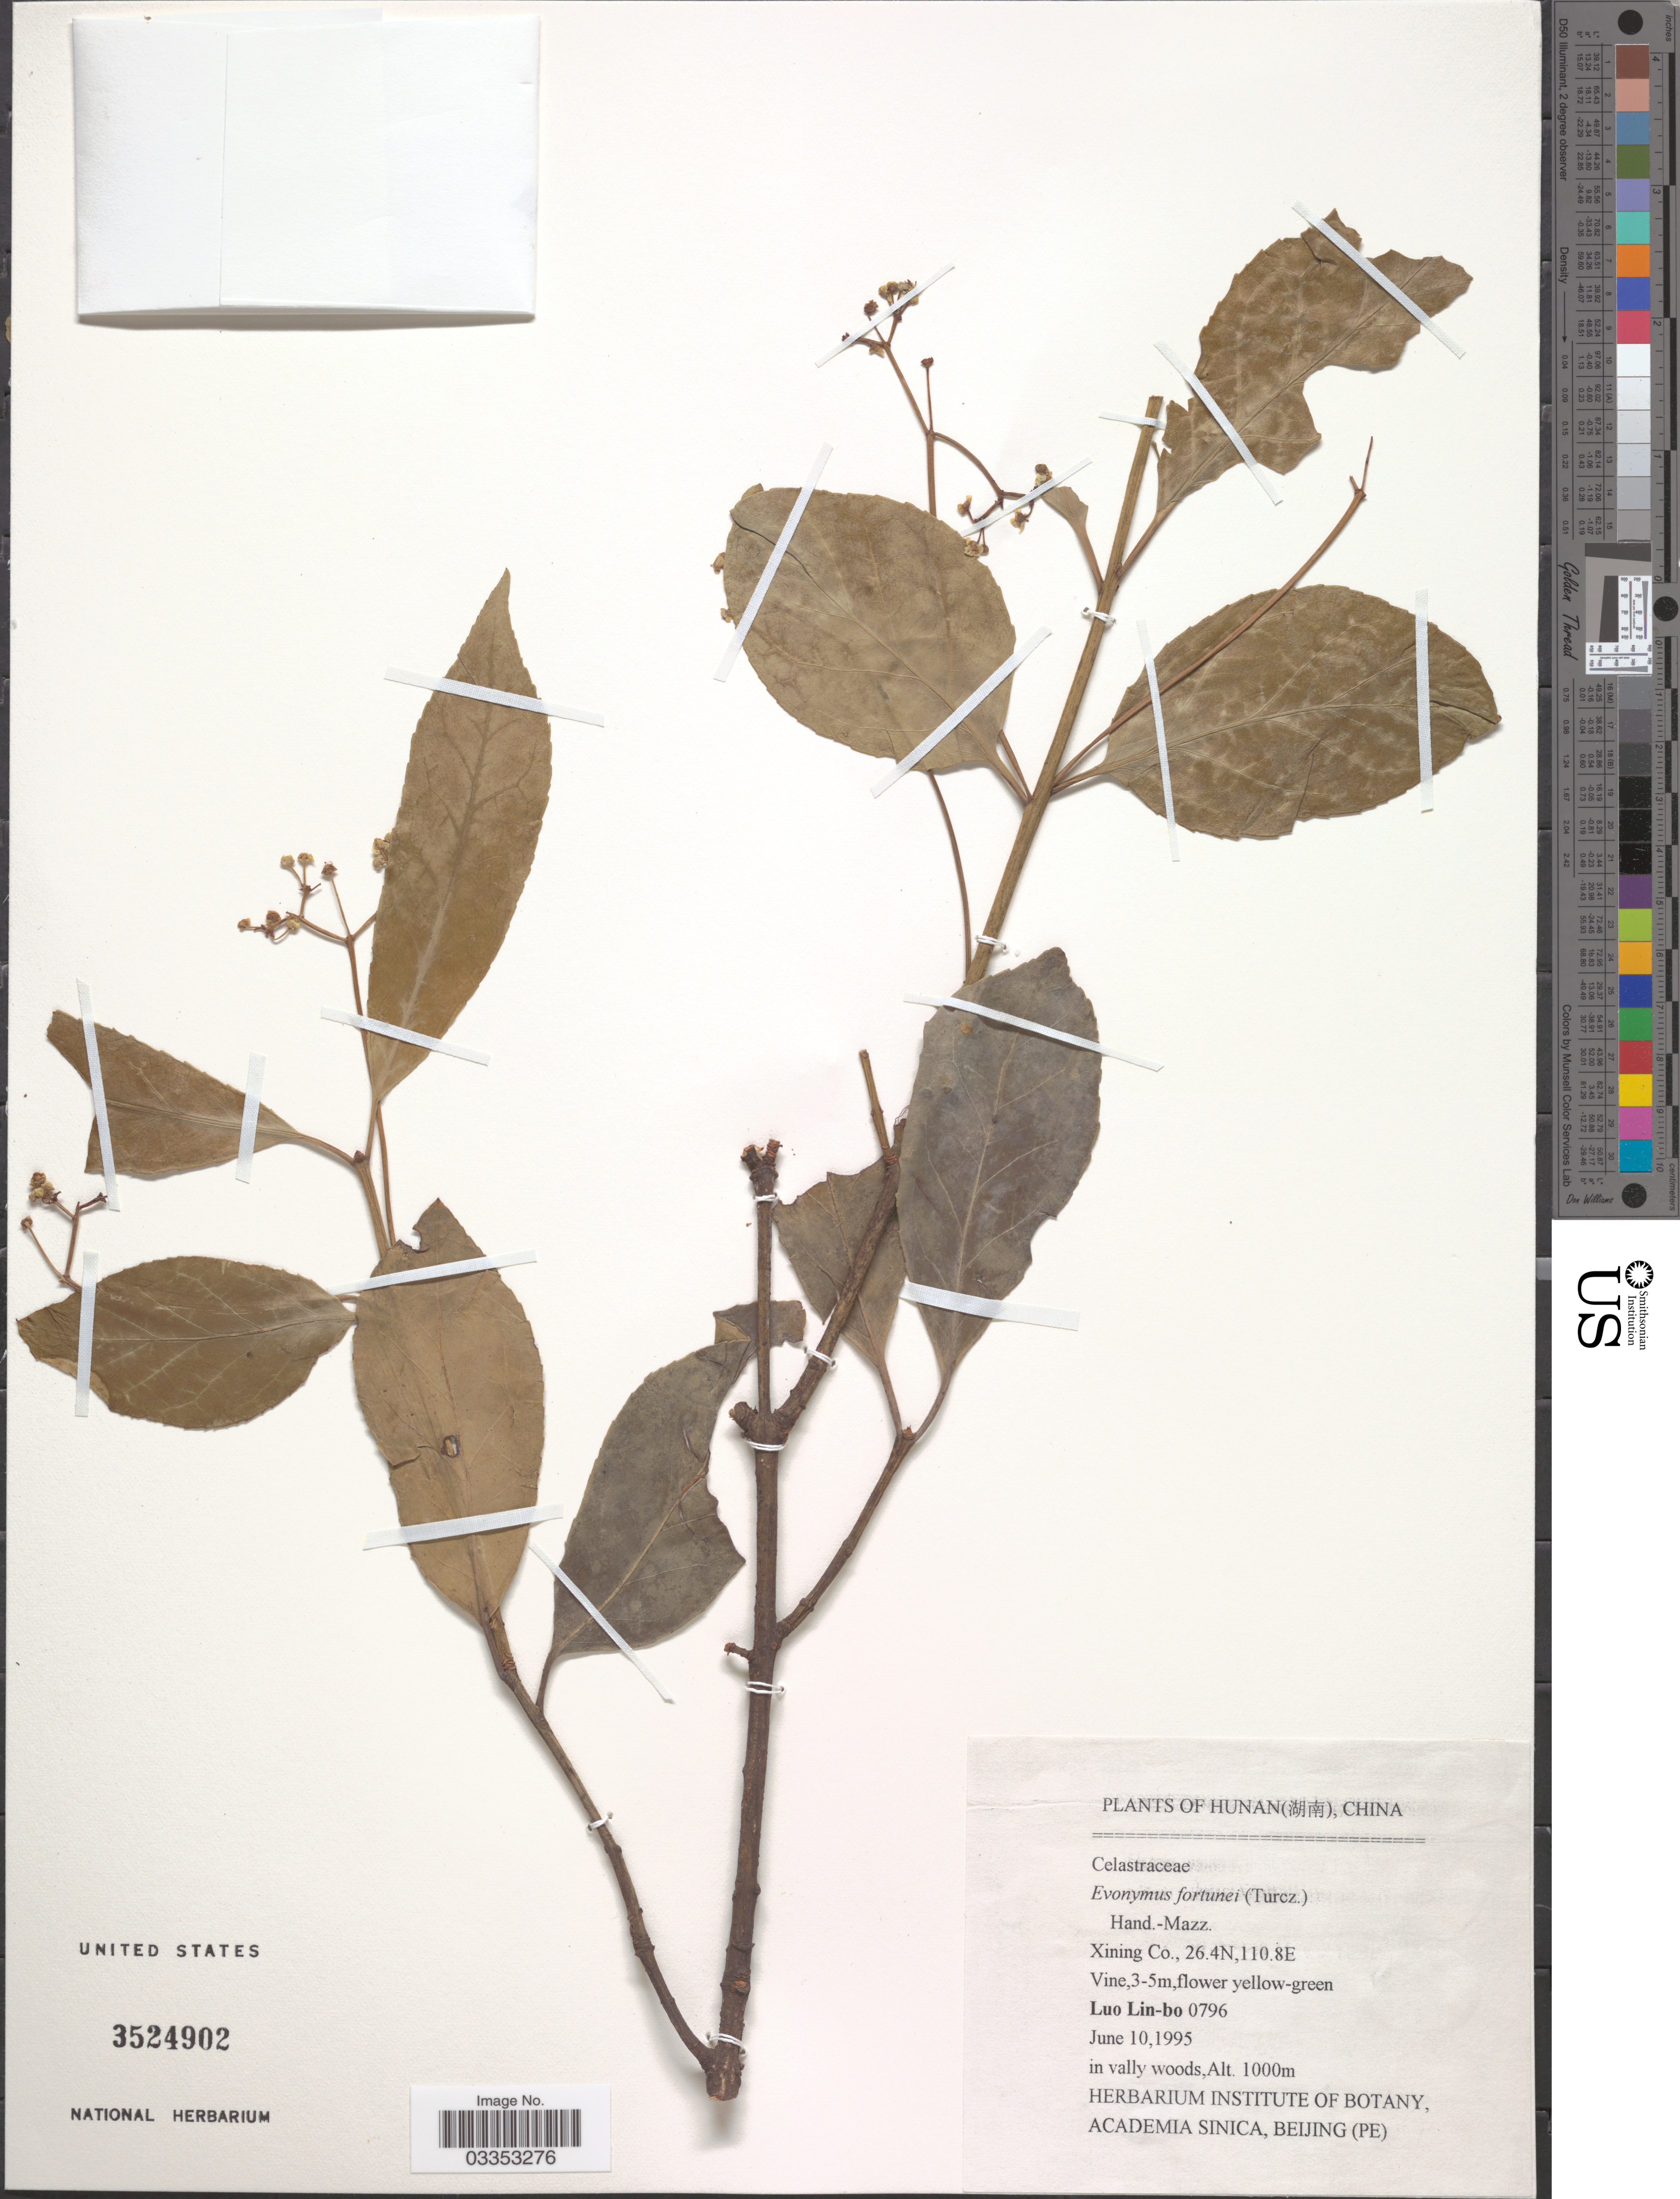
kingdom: Plantae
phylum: Tracheophyta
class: Magnoliopsida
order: Celastrales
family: Celastraceae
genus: Euonymus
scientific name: Euonymus fortunei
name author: (Turcz.) Hand.-Mazz.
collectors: L. Lin-bo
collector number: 0796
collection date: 1995-06-10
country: China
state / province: Hunan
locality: Xining Co.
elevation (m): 1000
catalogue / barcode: US 3524902